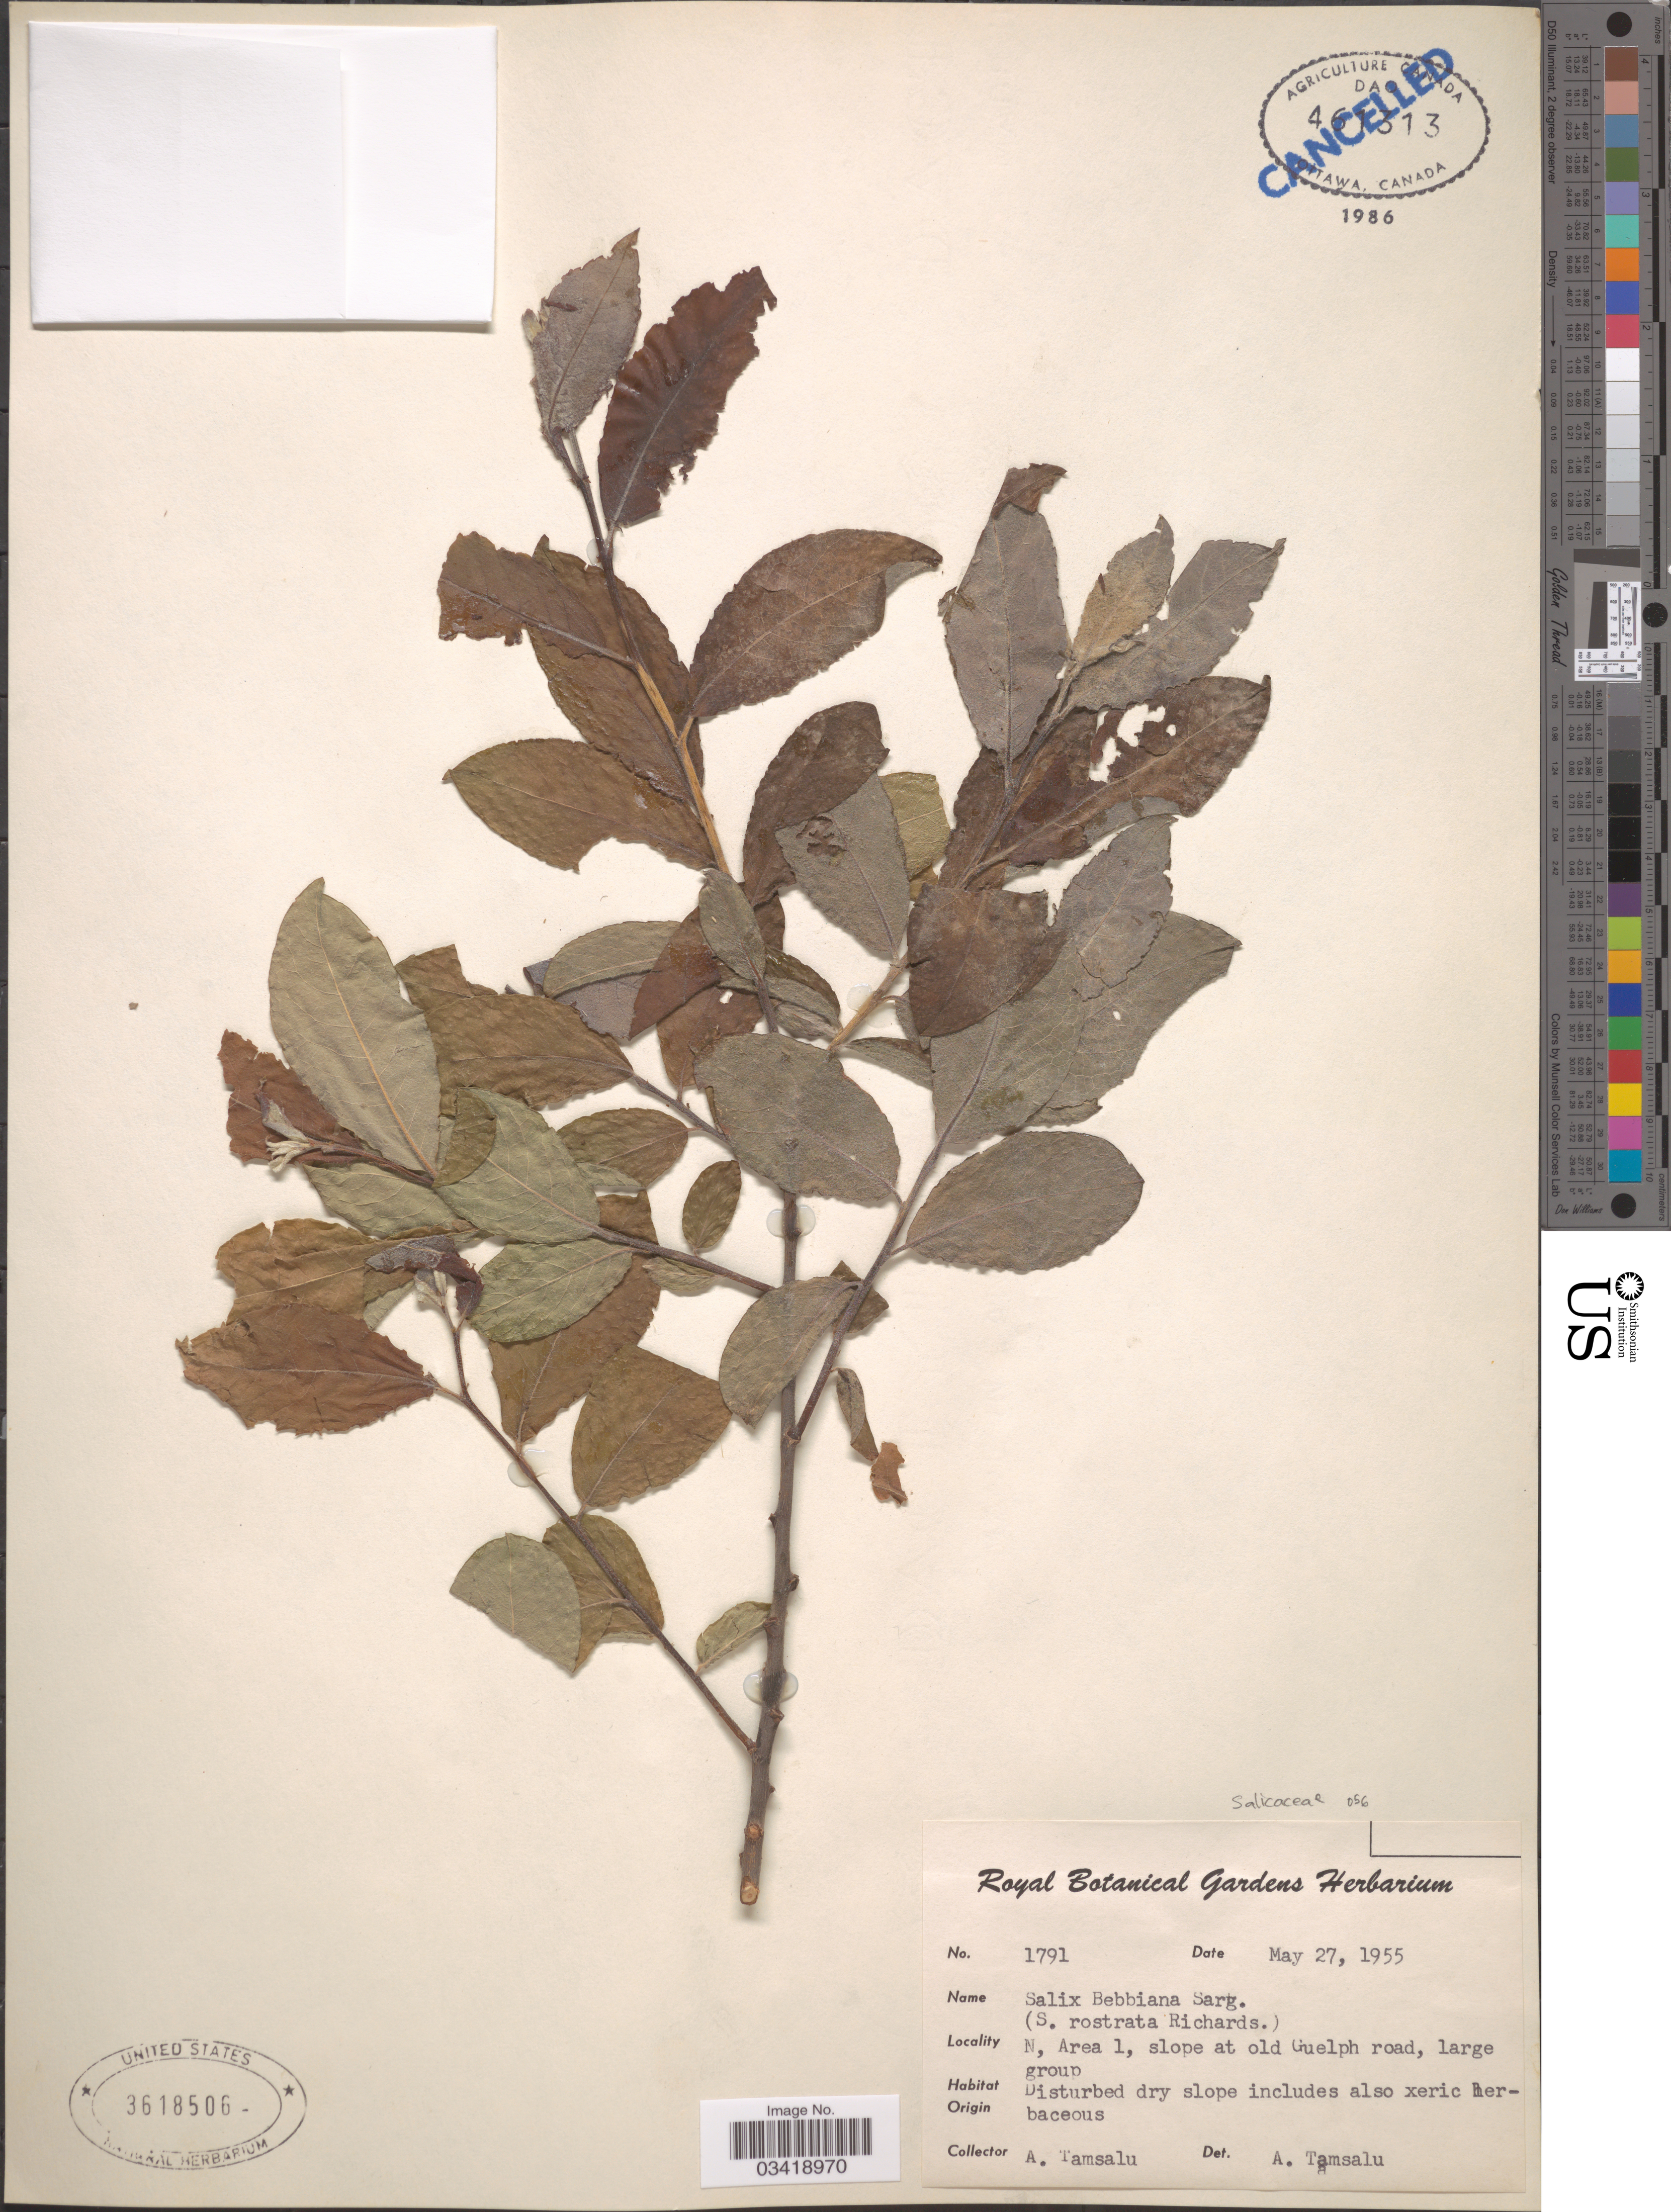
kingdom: Plantae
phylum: Tracheophyta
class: Magnoliopsida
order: Malpighiales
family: Salicaceae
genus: Salix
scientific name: Salix bebbiana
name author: Sarg.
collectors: A. Tamsalu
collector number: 1791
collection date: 1955-05-27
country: Canada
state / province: Ontario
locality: N, Area 1, slope at old Guelph road, large group.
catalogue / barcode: US 3618506